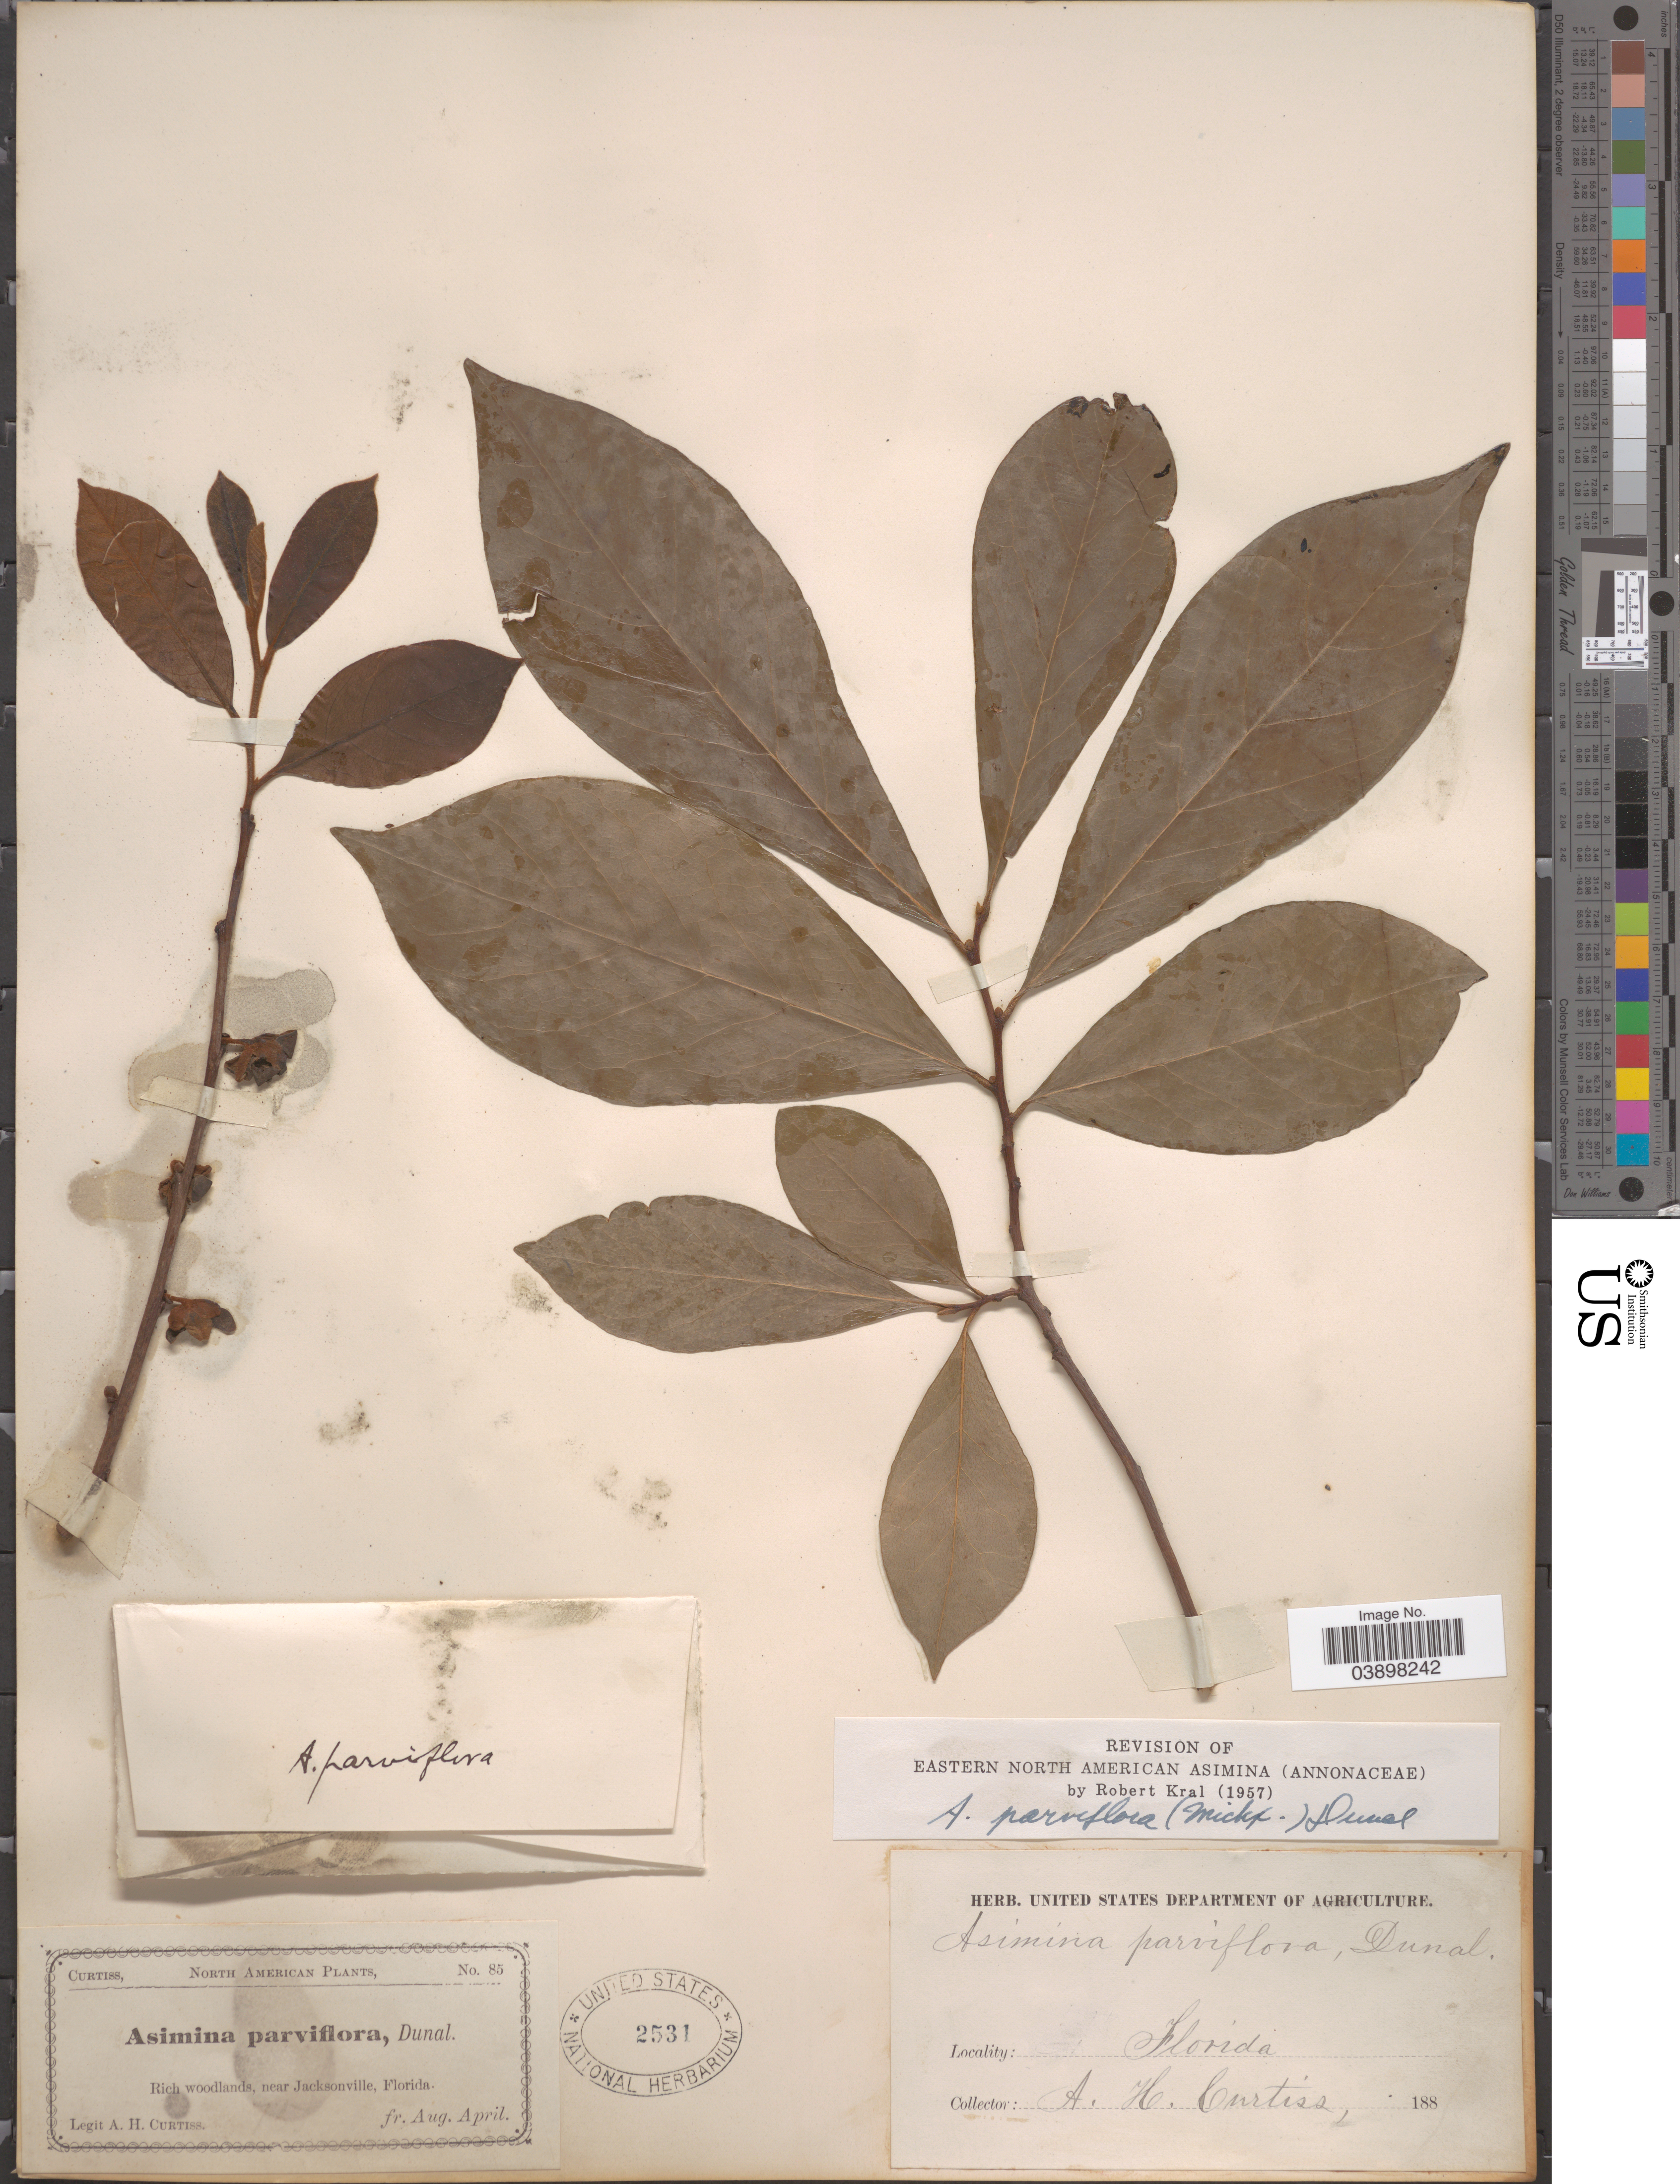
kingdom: Plantae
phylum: Tracheophyta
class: Magnoliopsida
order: Magnoliales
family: Annonaceae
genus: Asimina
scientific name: Asimina parviflora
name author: (Michx.) Dunal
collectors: A. H. Curtiss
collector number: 85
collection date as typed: Aug. April. 188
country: United States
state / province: Florida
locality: Near Jacksonville.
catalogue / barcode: US 2531